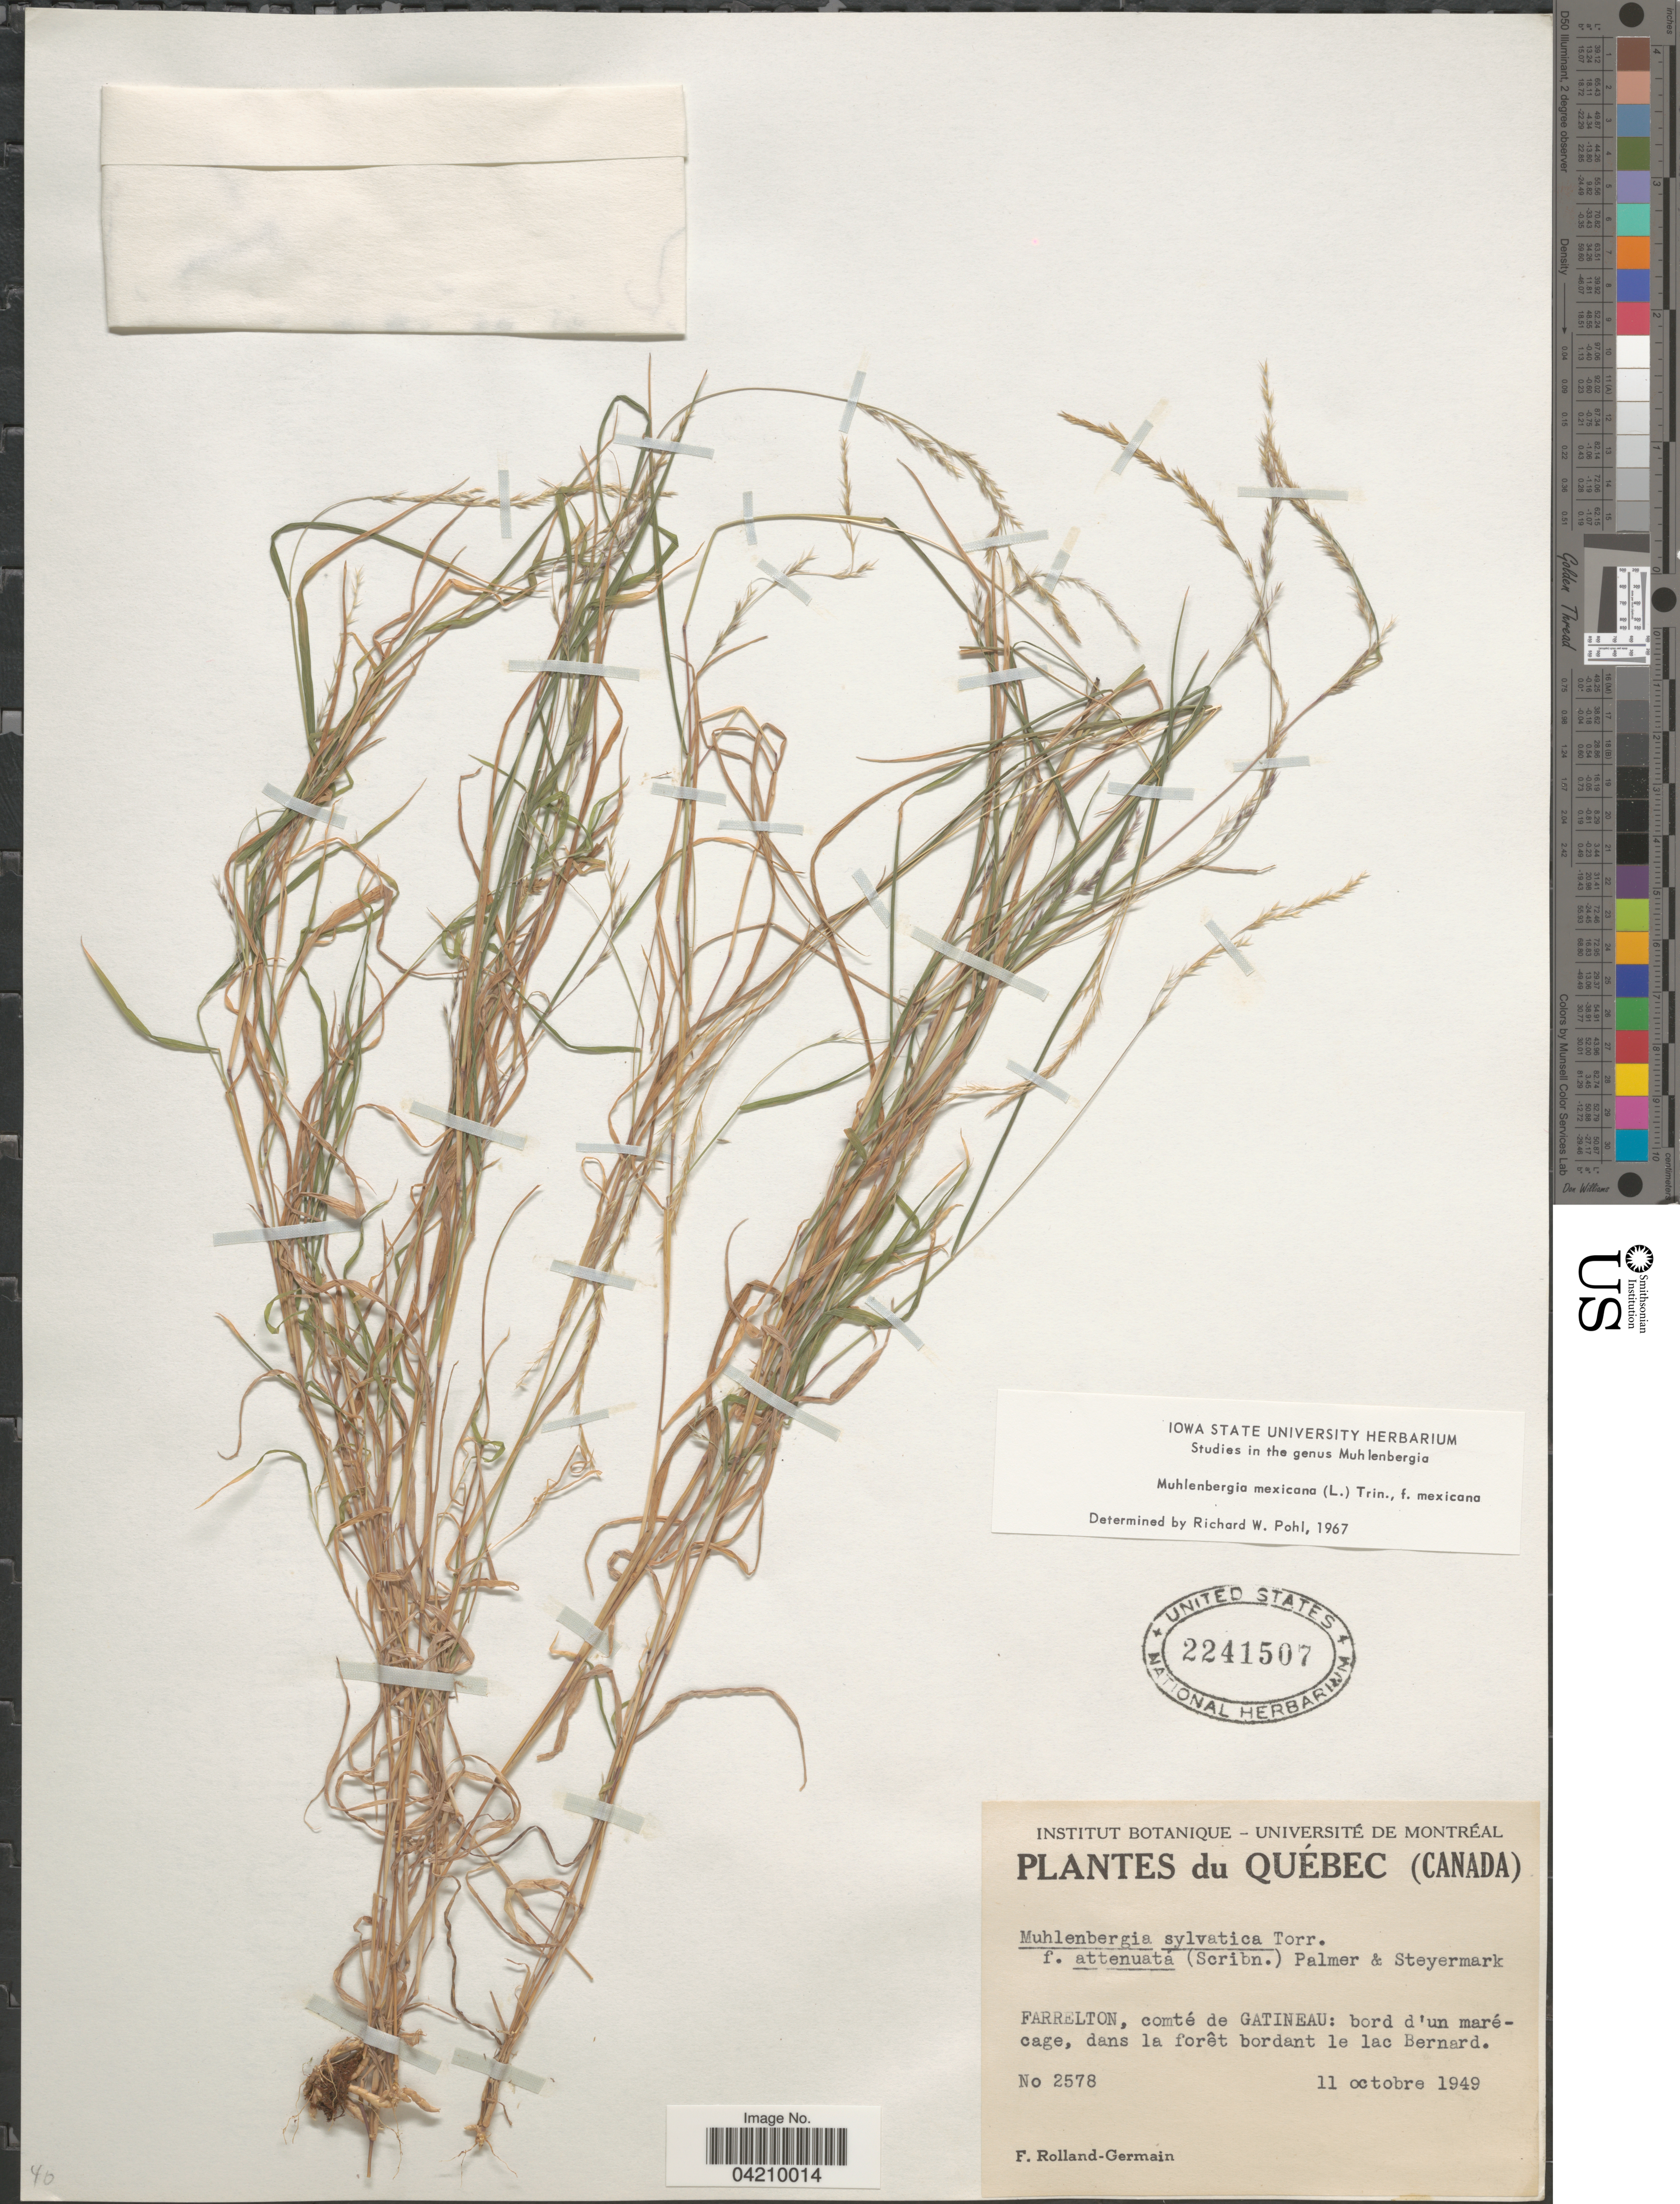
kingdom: Plantae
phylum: Tracheophyta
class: Liliopsida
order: Poales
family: Poaceae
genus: Muhlenbergia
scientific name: Muhlenbergia mexicana var. mexicana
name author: (L.) Trin.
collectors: Rolland-Germain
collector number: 2578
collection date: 1949-10-11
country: Canada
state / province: Quebec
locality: Farrelton, comté de Gatineau: bord d'un marécage, dans la forêt bordant le lac Bernard.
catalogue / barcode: US 2241507